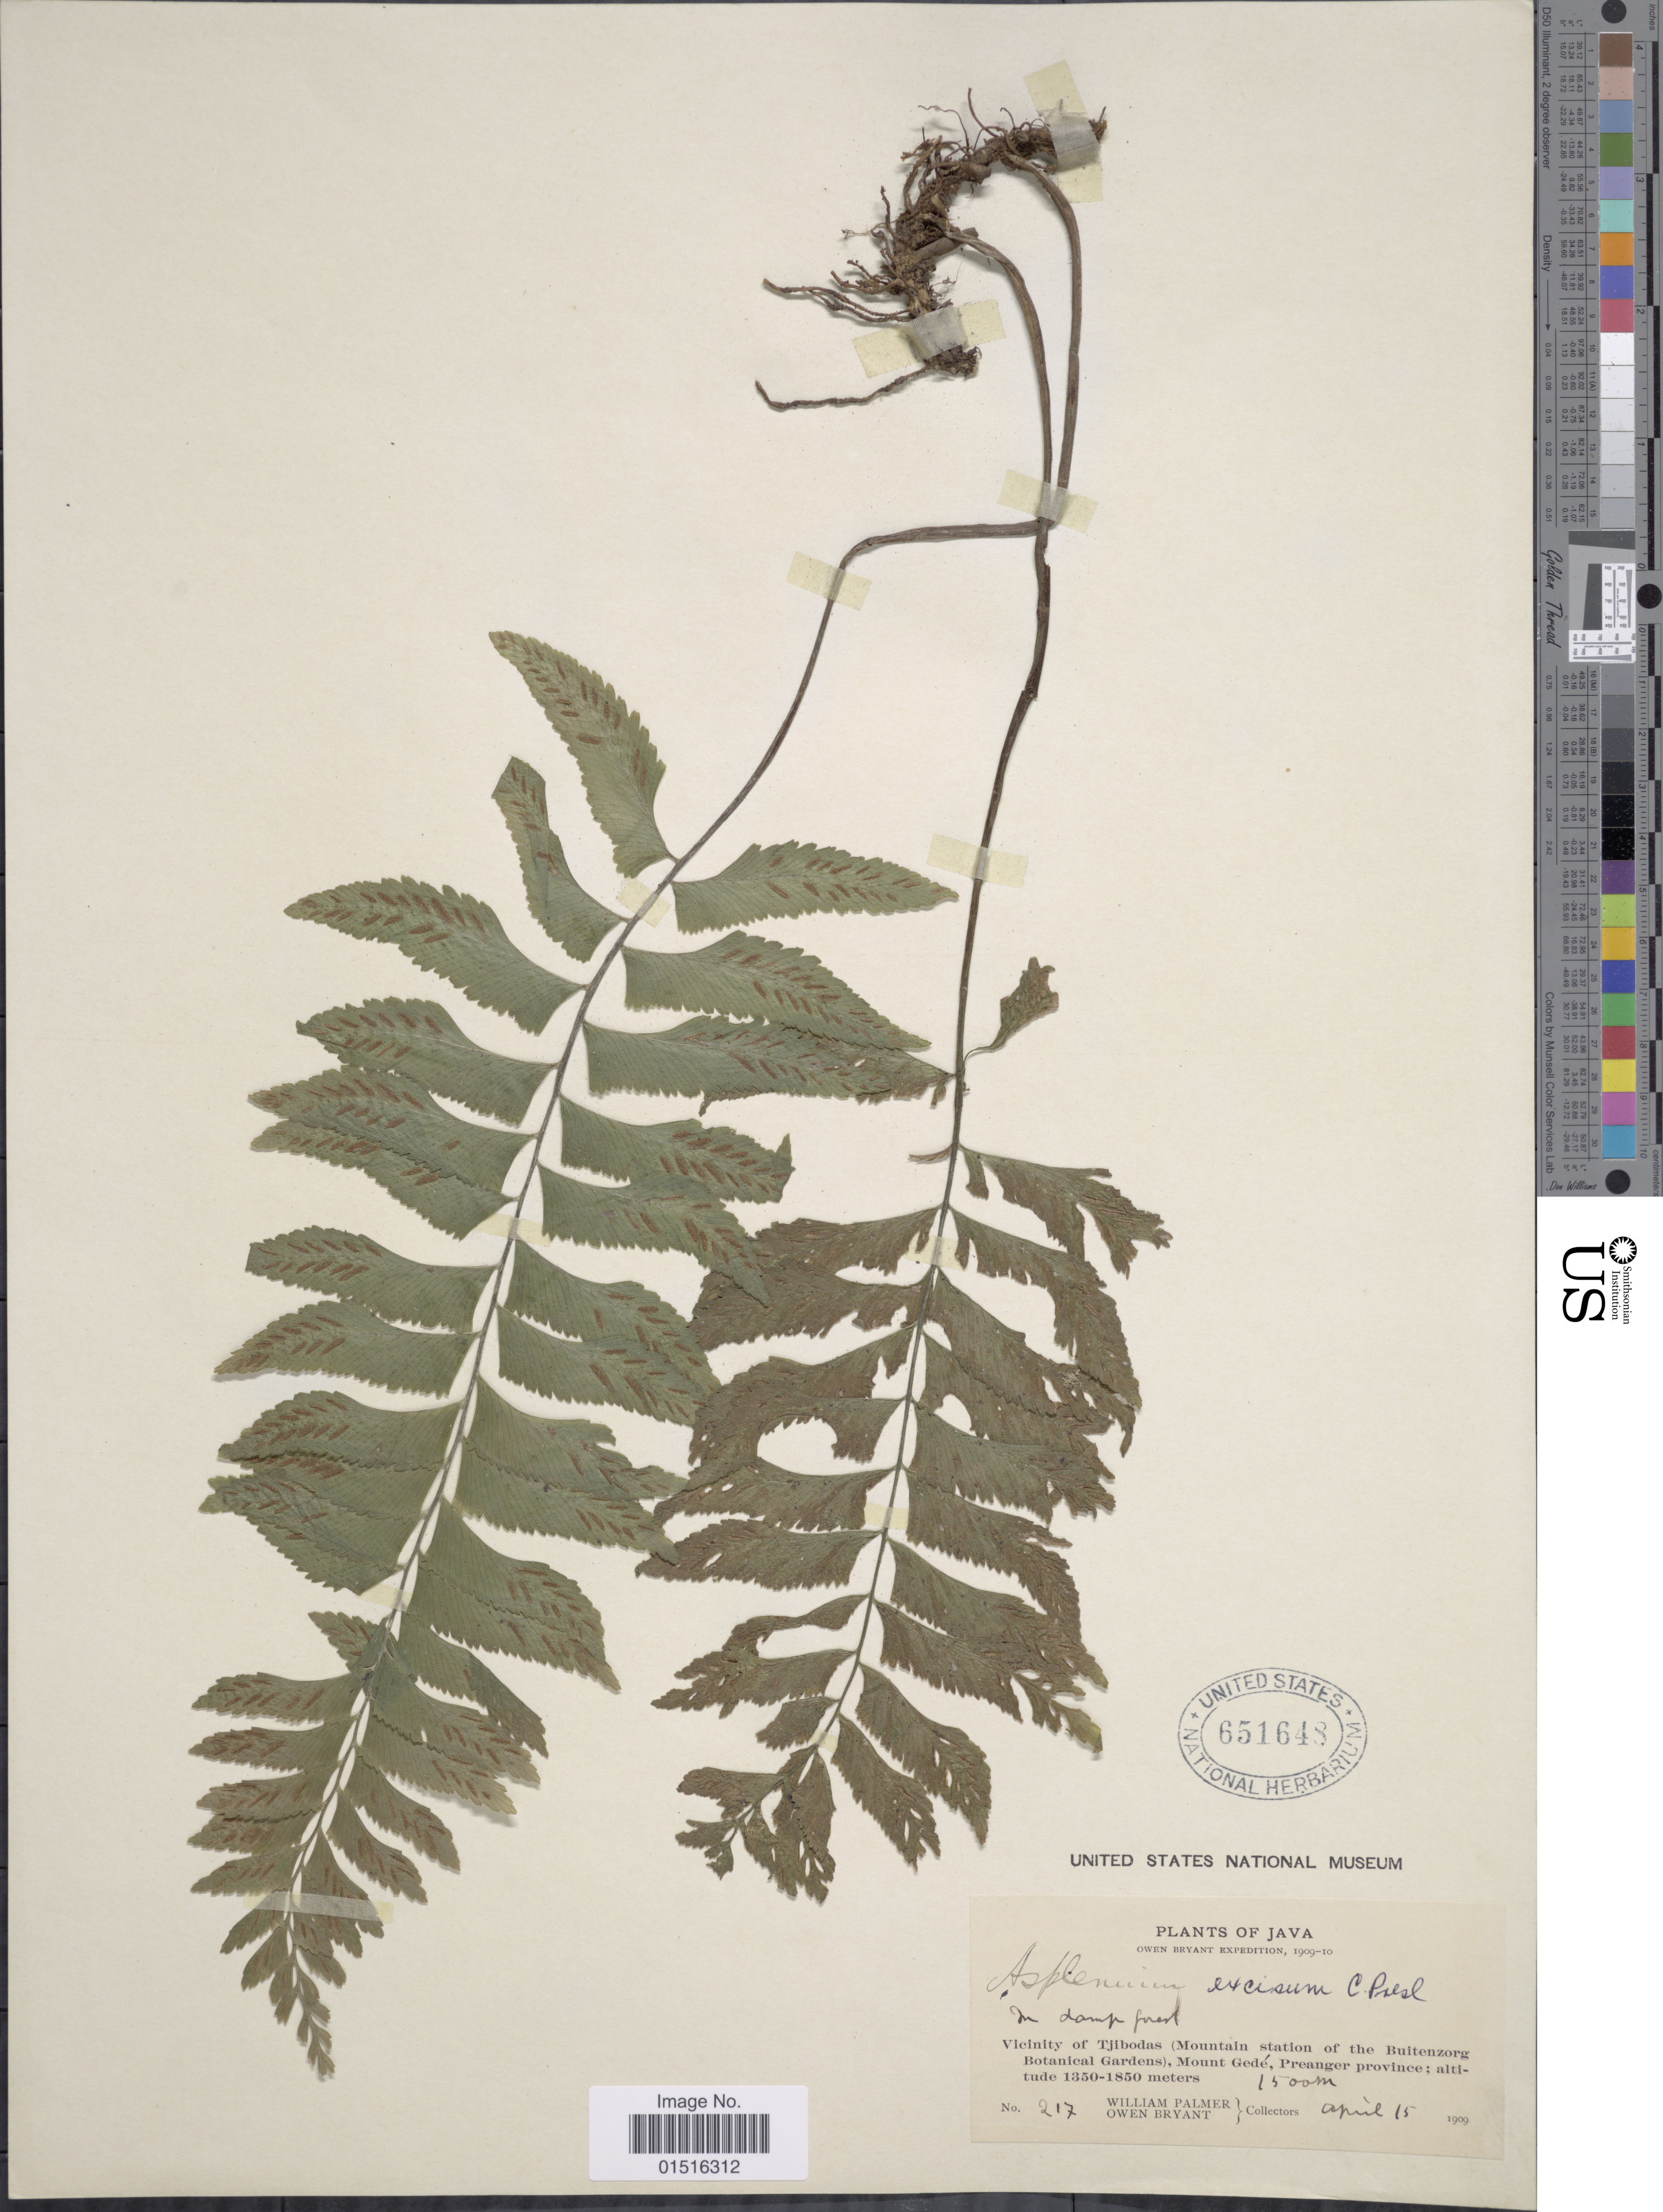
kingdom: Plantae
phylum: Tracheophyta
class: Polypodiopsida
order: Polypodiales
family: Aspleniaceae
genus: Hymenasplenium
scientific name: Hymenasplenium excisum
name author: C. Presl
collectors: W. Palmer & O. Bryant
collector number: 217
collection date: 1909-04-15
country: Indonesia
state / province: Java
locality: Vicinity of Tjibodas ( Mountain station of the Buitenzorg Botanical Gardens), Mount Gede, Preanger province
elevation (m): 1500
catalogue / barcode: US 651648